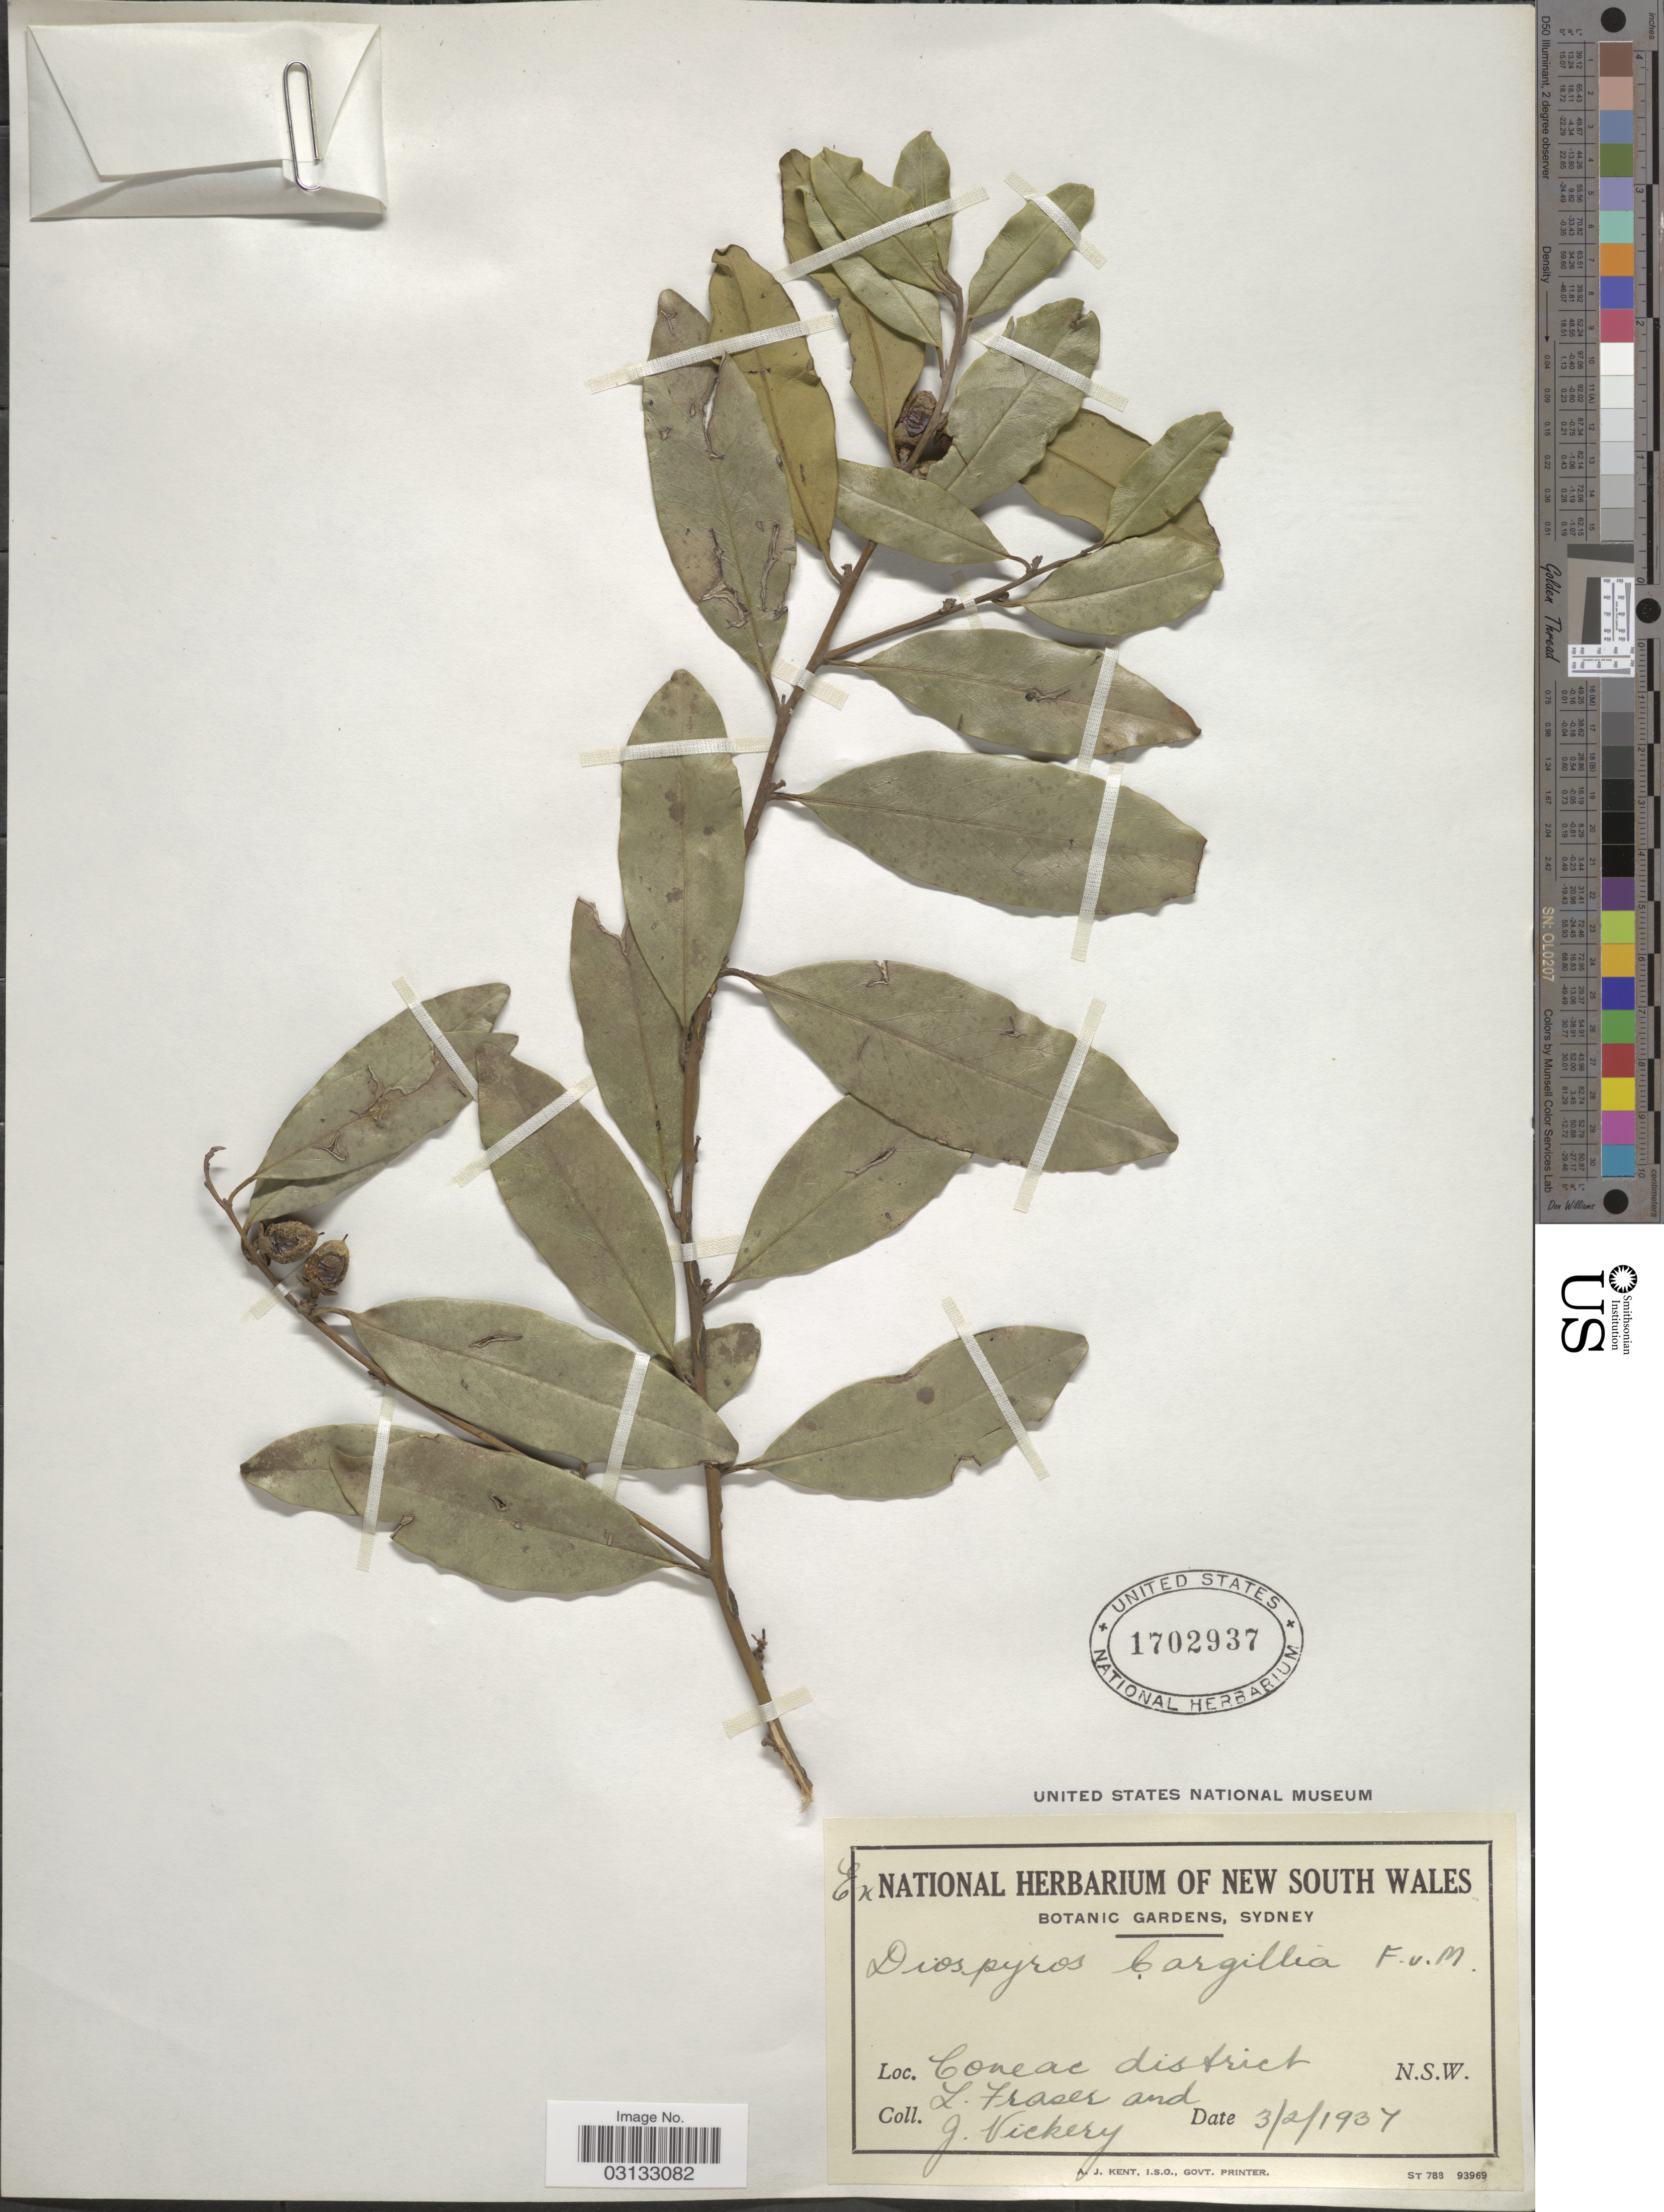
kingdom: Plantae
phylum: Tracheophyta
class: Magnoliopsida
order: Ericales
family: Ebenaceae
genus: Diospyros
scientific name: Diospyros cargillia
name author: F. Muell.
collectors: L. Fraser & J. Vickery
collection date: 1937-02-03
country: Australia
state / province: New South Wales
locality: Coneac district, N.S.W.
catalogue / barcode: US 1702937